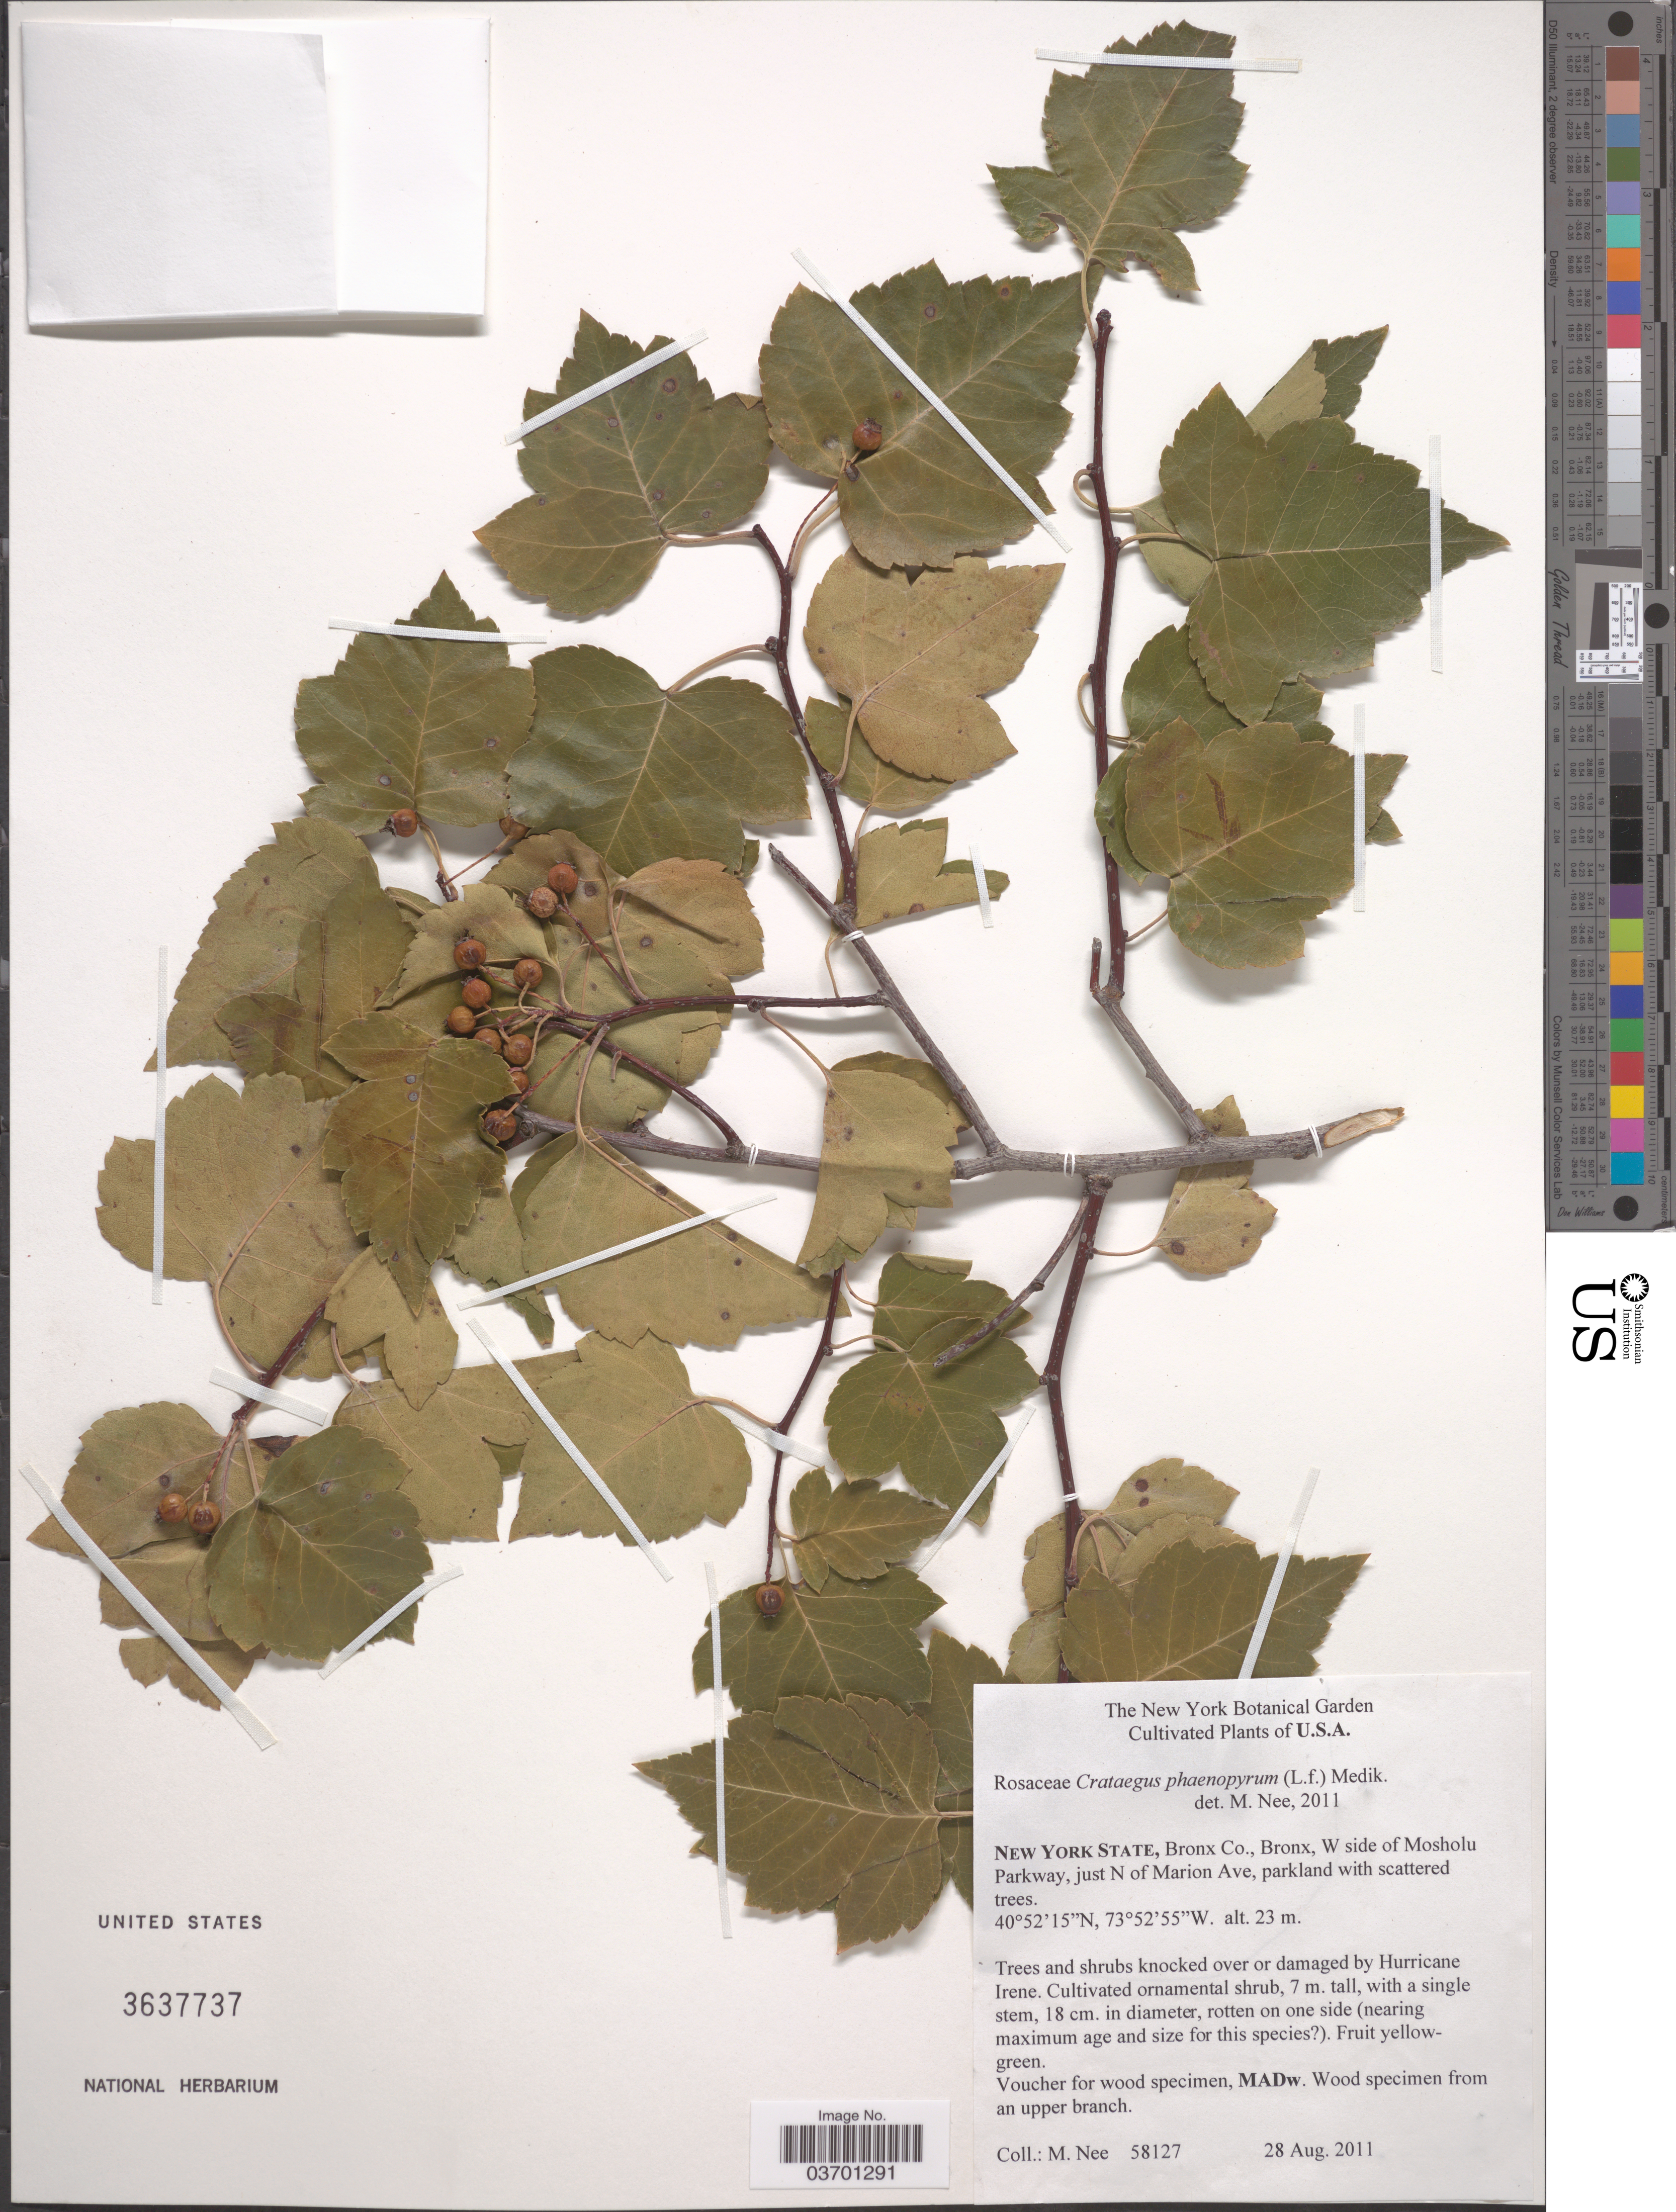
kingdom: Plantae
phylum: Tracheophyta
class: Magnoliopsida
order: Rosales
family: Rosaceae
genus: Crataegus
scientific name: Crataegus phaenopyrum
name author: (L. f.) Medik.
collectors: M. Nee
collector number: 58127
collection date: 2011-08-28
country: United States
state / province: New York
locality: Bronx Co., Bronx, W side of Mosholu Parkway, just N of Marion Ave, parkland with scattered trees.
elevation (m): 23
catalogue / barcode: US 3637737